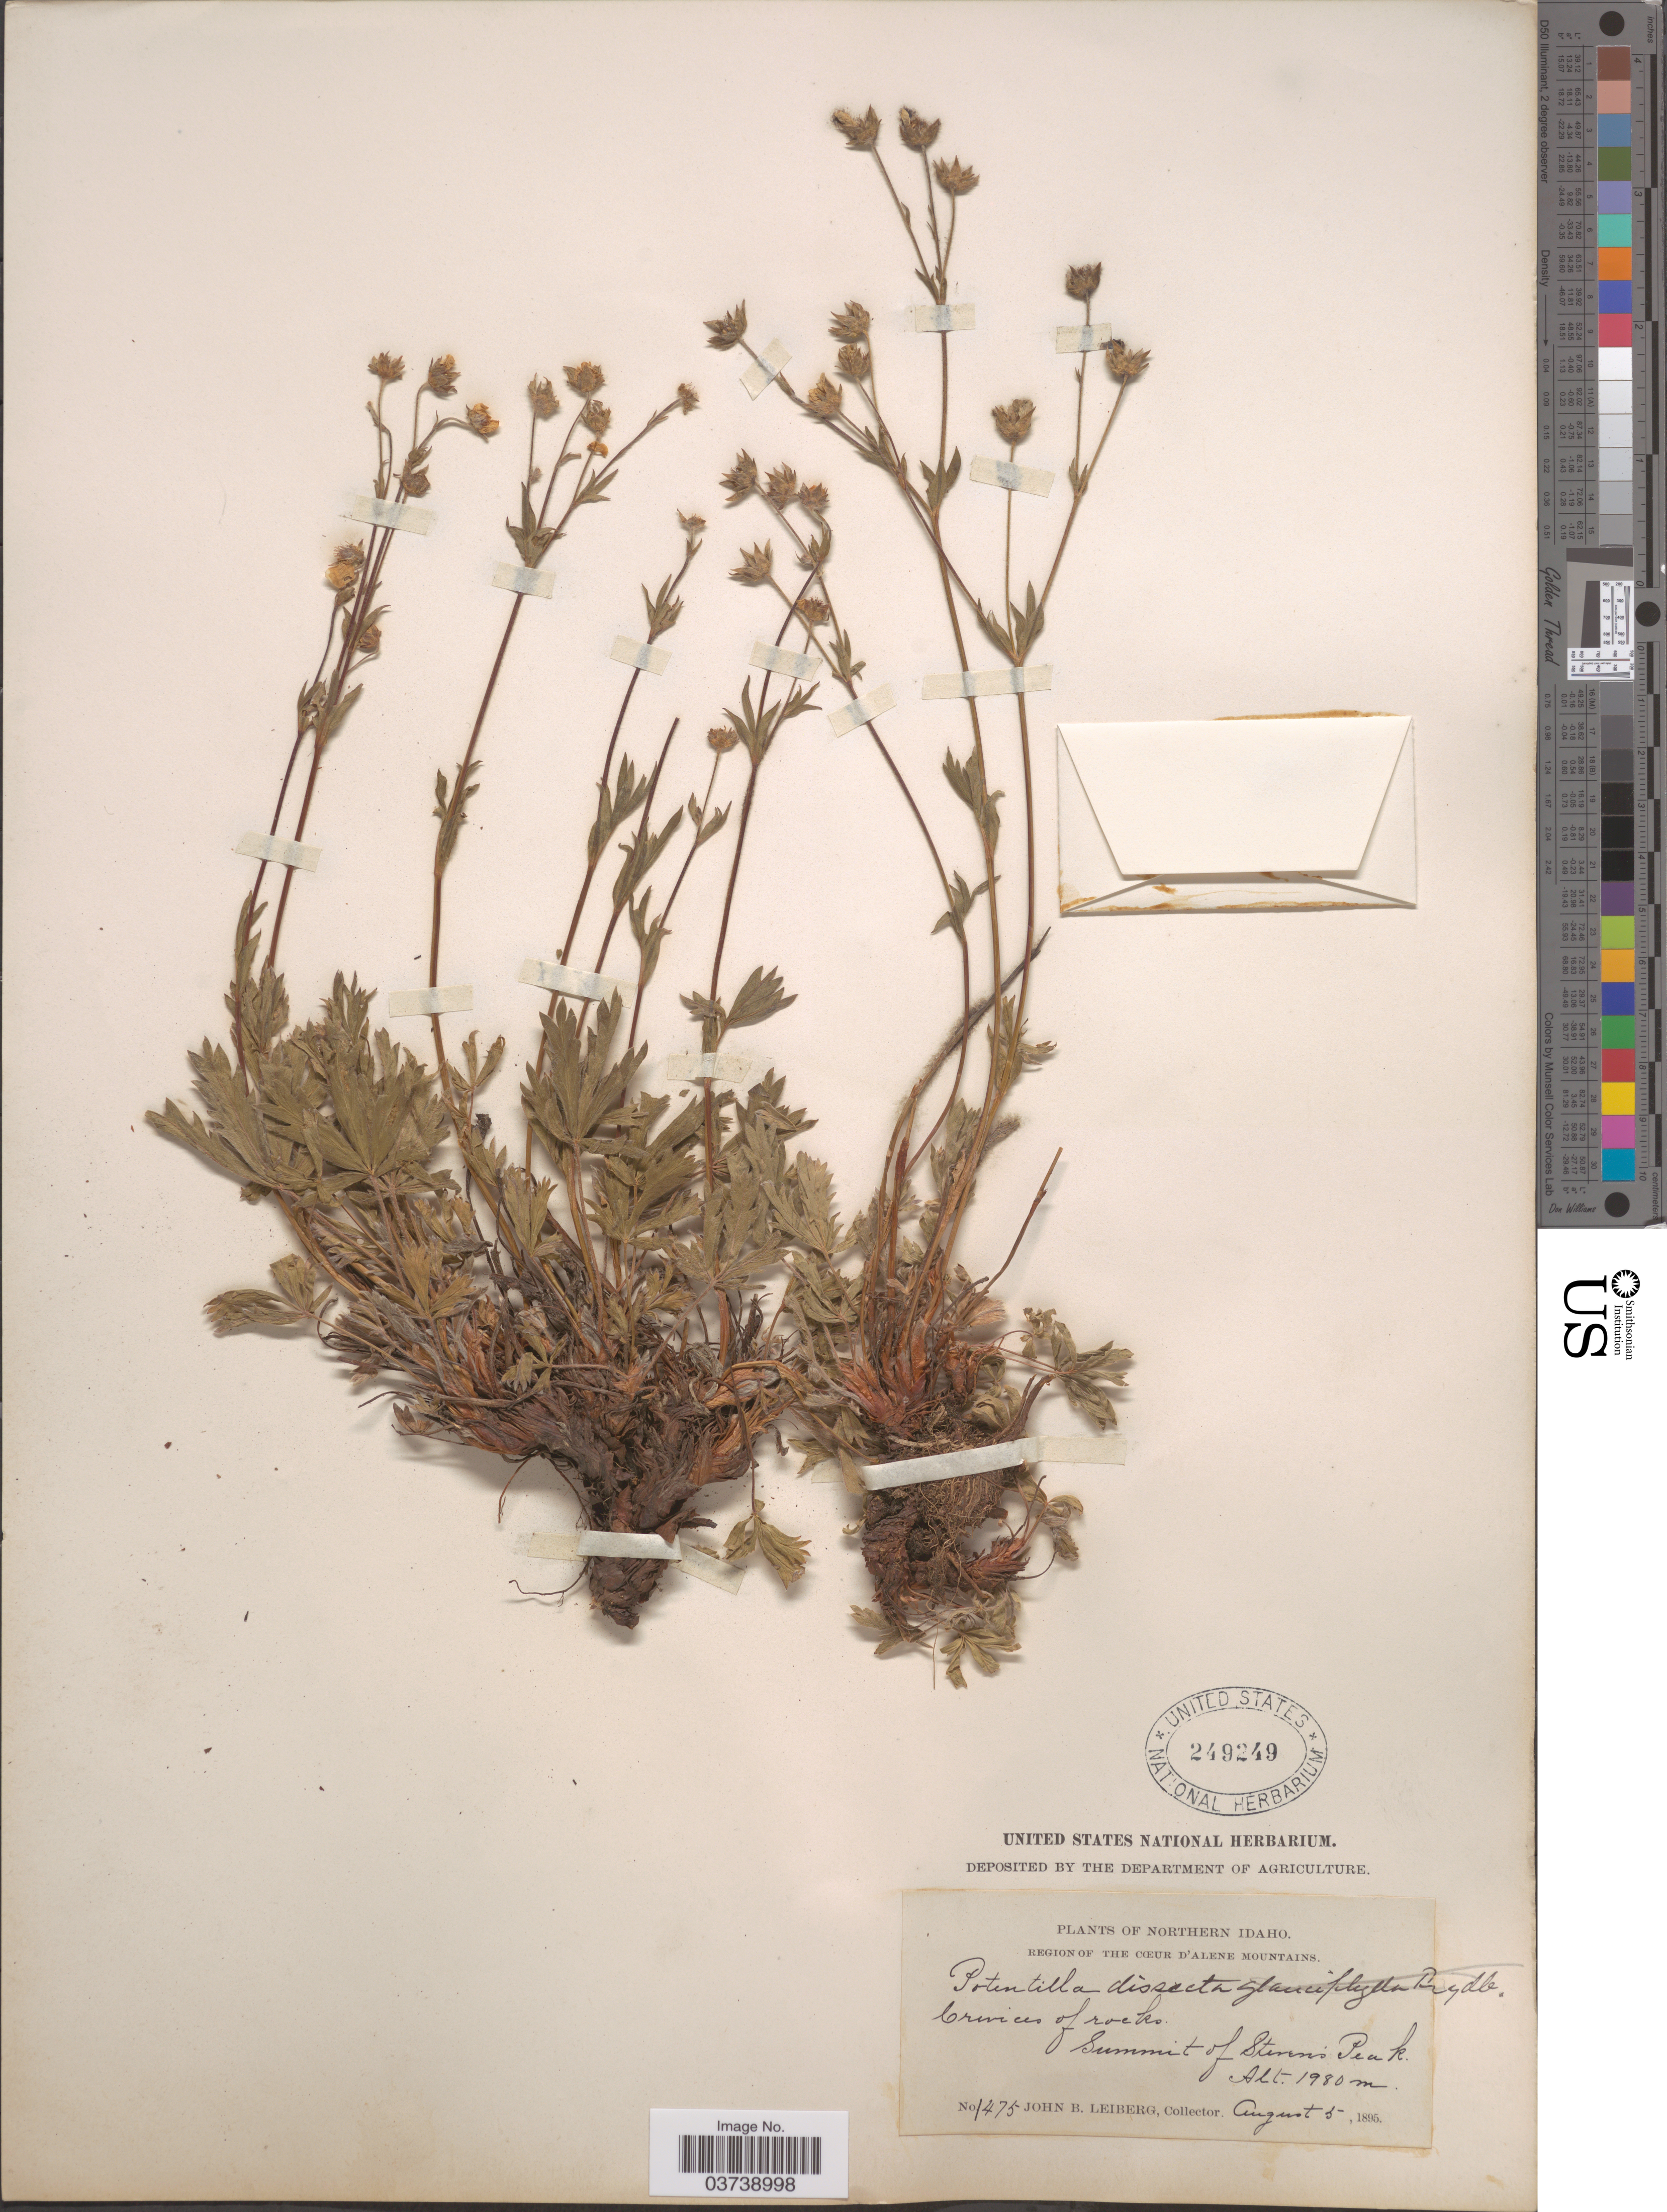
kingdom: Plantae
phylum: Tracheophyta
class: Magnoliopsida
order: Rosales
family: Rosaceae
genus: Potentilla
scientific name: Potentilla diversifolia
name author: Lehm.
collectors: J. B. Leiberg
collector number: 1475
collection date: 1895-08-05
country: United States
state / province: Idaho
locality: Northern Idaho. Region of the Cæur D'Alene Mountains. Summit of Steven's Peak.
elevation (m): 1980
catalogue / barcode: US 249249